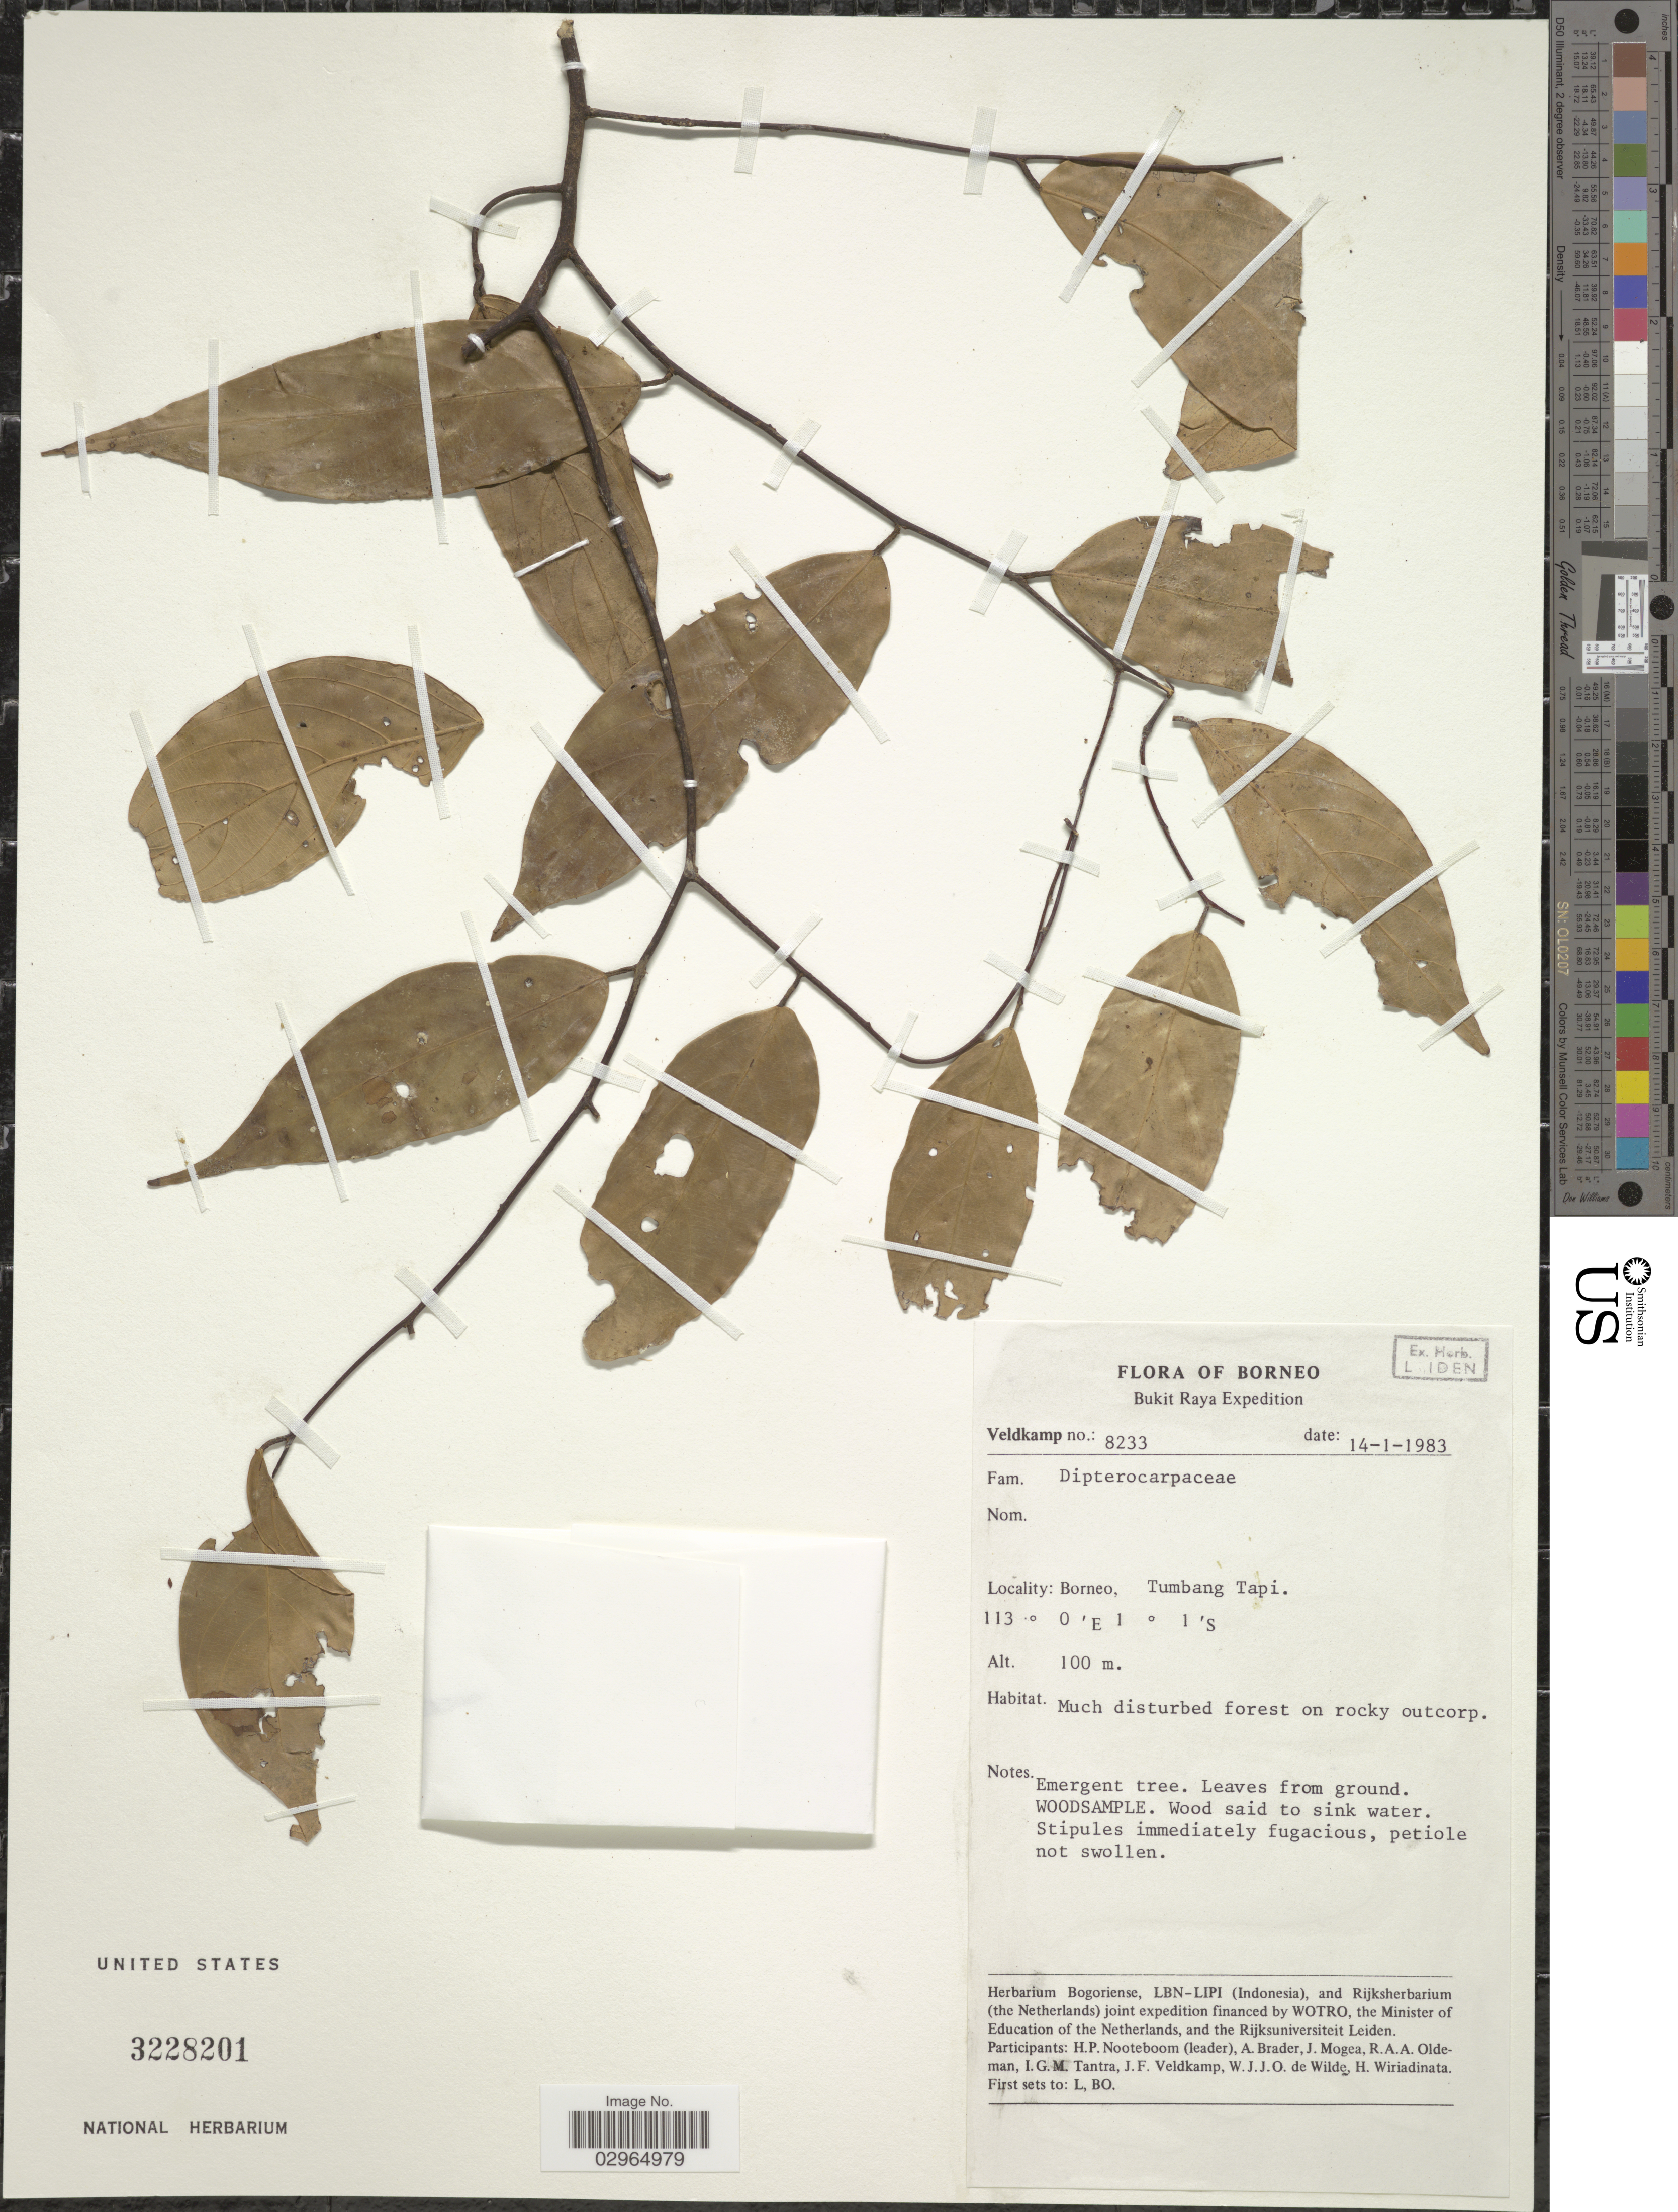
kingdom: Plantae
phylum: Tracheophyta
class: Magnoliopsida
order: Malvales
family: Dipterocarpaceae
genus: Hopea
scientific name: Hopea centipeda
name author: P.S. Ashton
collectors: J. F. Veldkamp, H. P. Nooteboom, A. Brader, J. Mogea & et al.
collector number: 823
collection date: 1983-01-14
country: Indonesia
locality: Borneo. Bukit Raya. Tumbang Tapi.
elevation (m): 100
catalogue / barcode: US 3228201